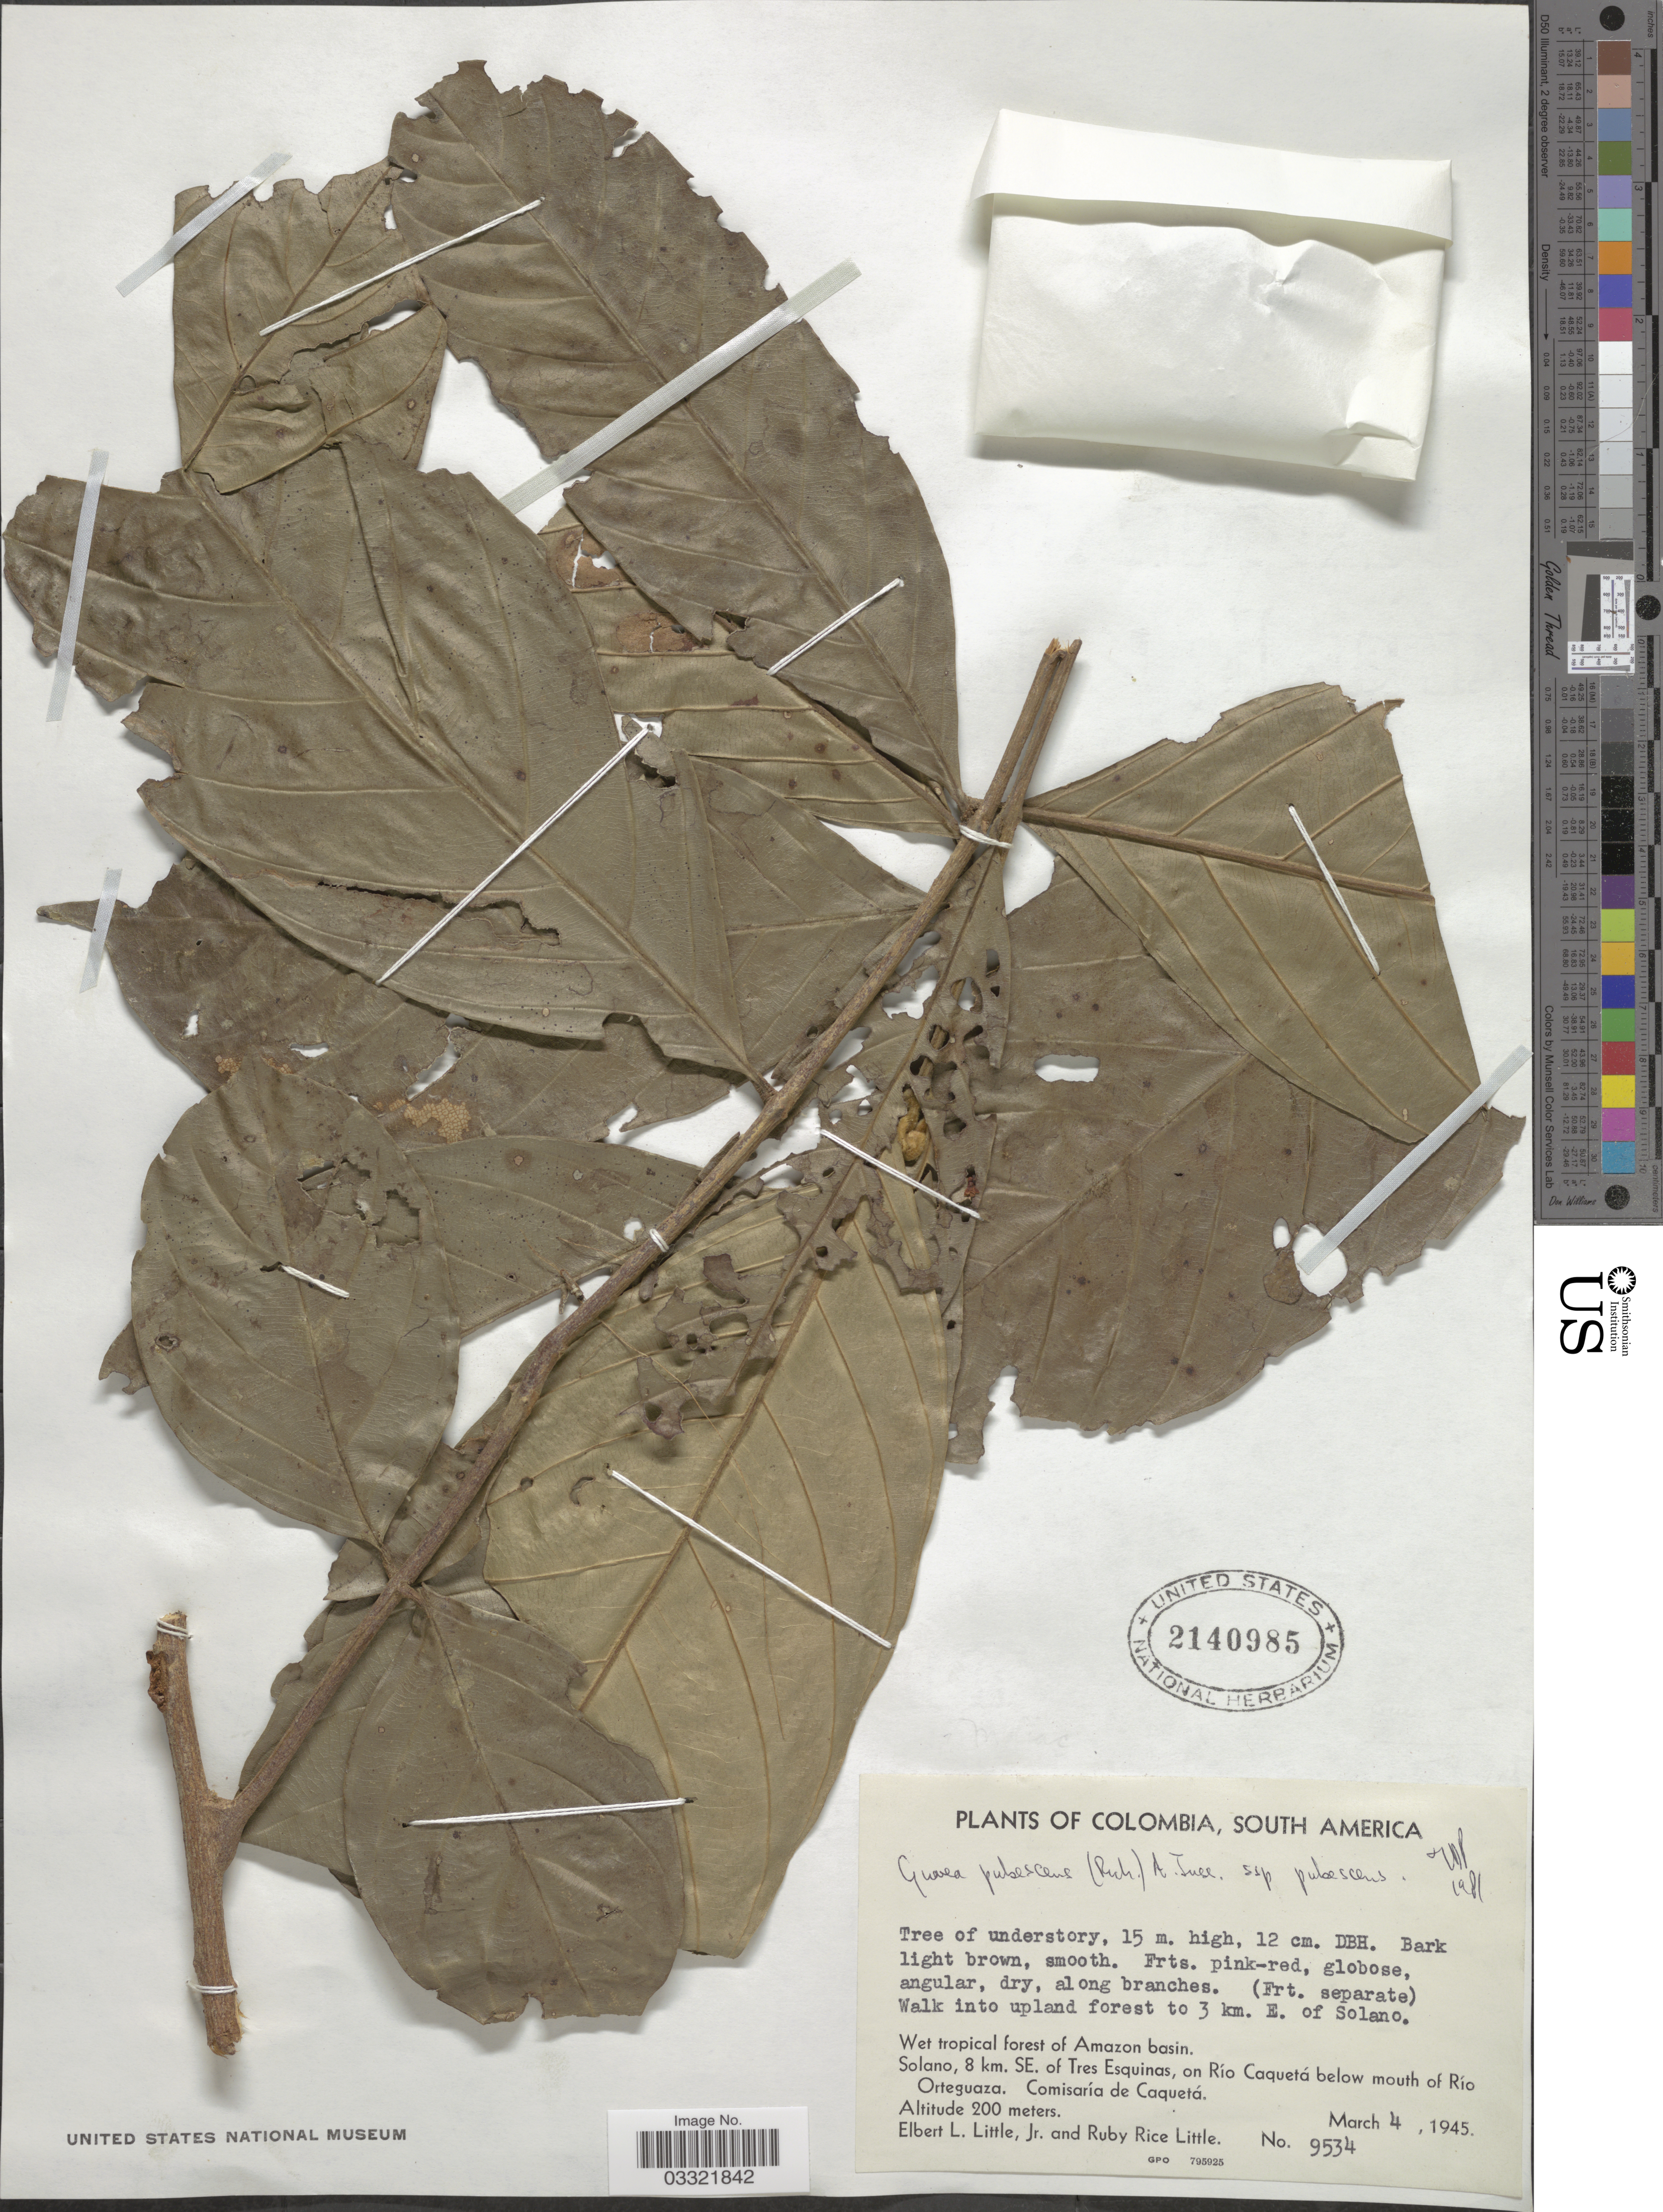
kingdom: Plantae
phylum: Tracheophyta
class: Magnoliopsida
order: Sapindales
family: Meliaceae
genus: Guarea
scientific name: Guarea pubescens subsp. pubescens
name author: (Rich.) A. Juss.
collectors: E. L. Little & R. R. Little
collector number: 9534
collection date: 1945-03-04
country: Colombia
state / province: Caquetá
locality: Walk into upland forest to 3 km. E. of Solano. Wet tropical forest of Amazon basin. Solano, 8 km. SE. of Tres Esquinas, on Río Caquetá below mouth of Río Orteguaza, Comisaría de Caquetá.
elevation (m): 200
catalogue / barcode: US 2140985